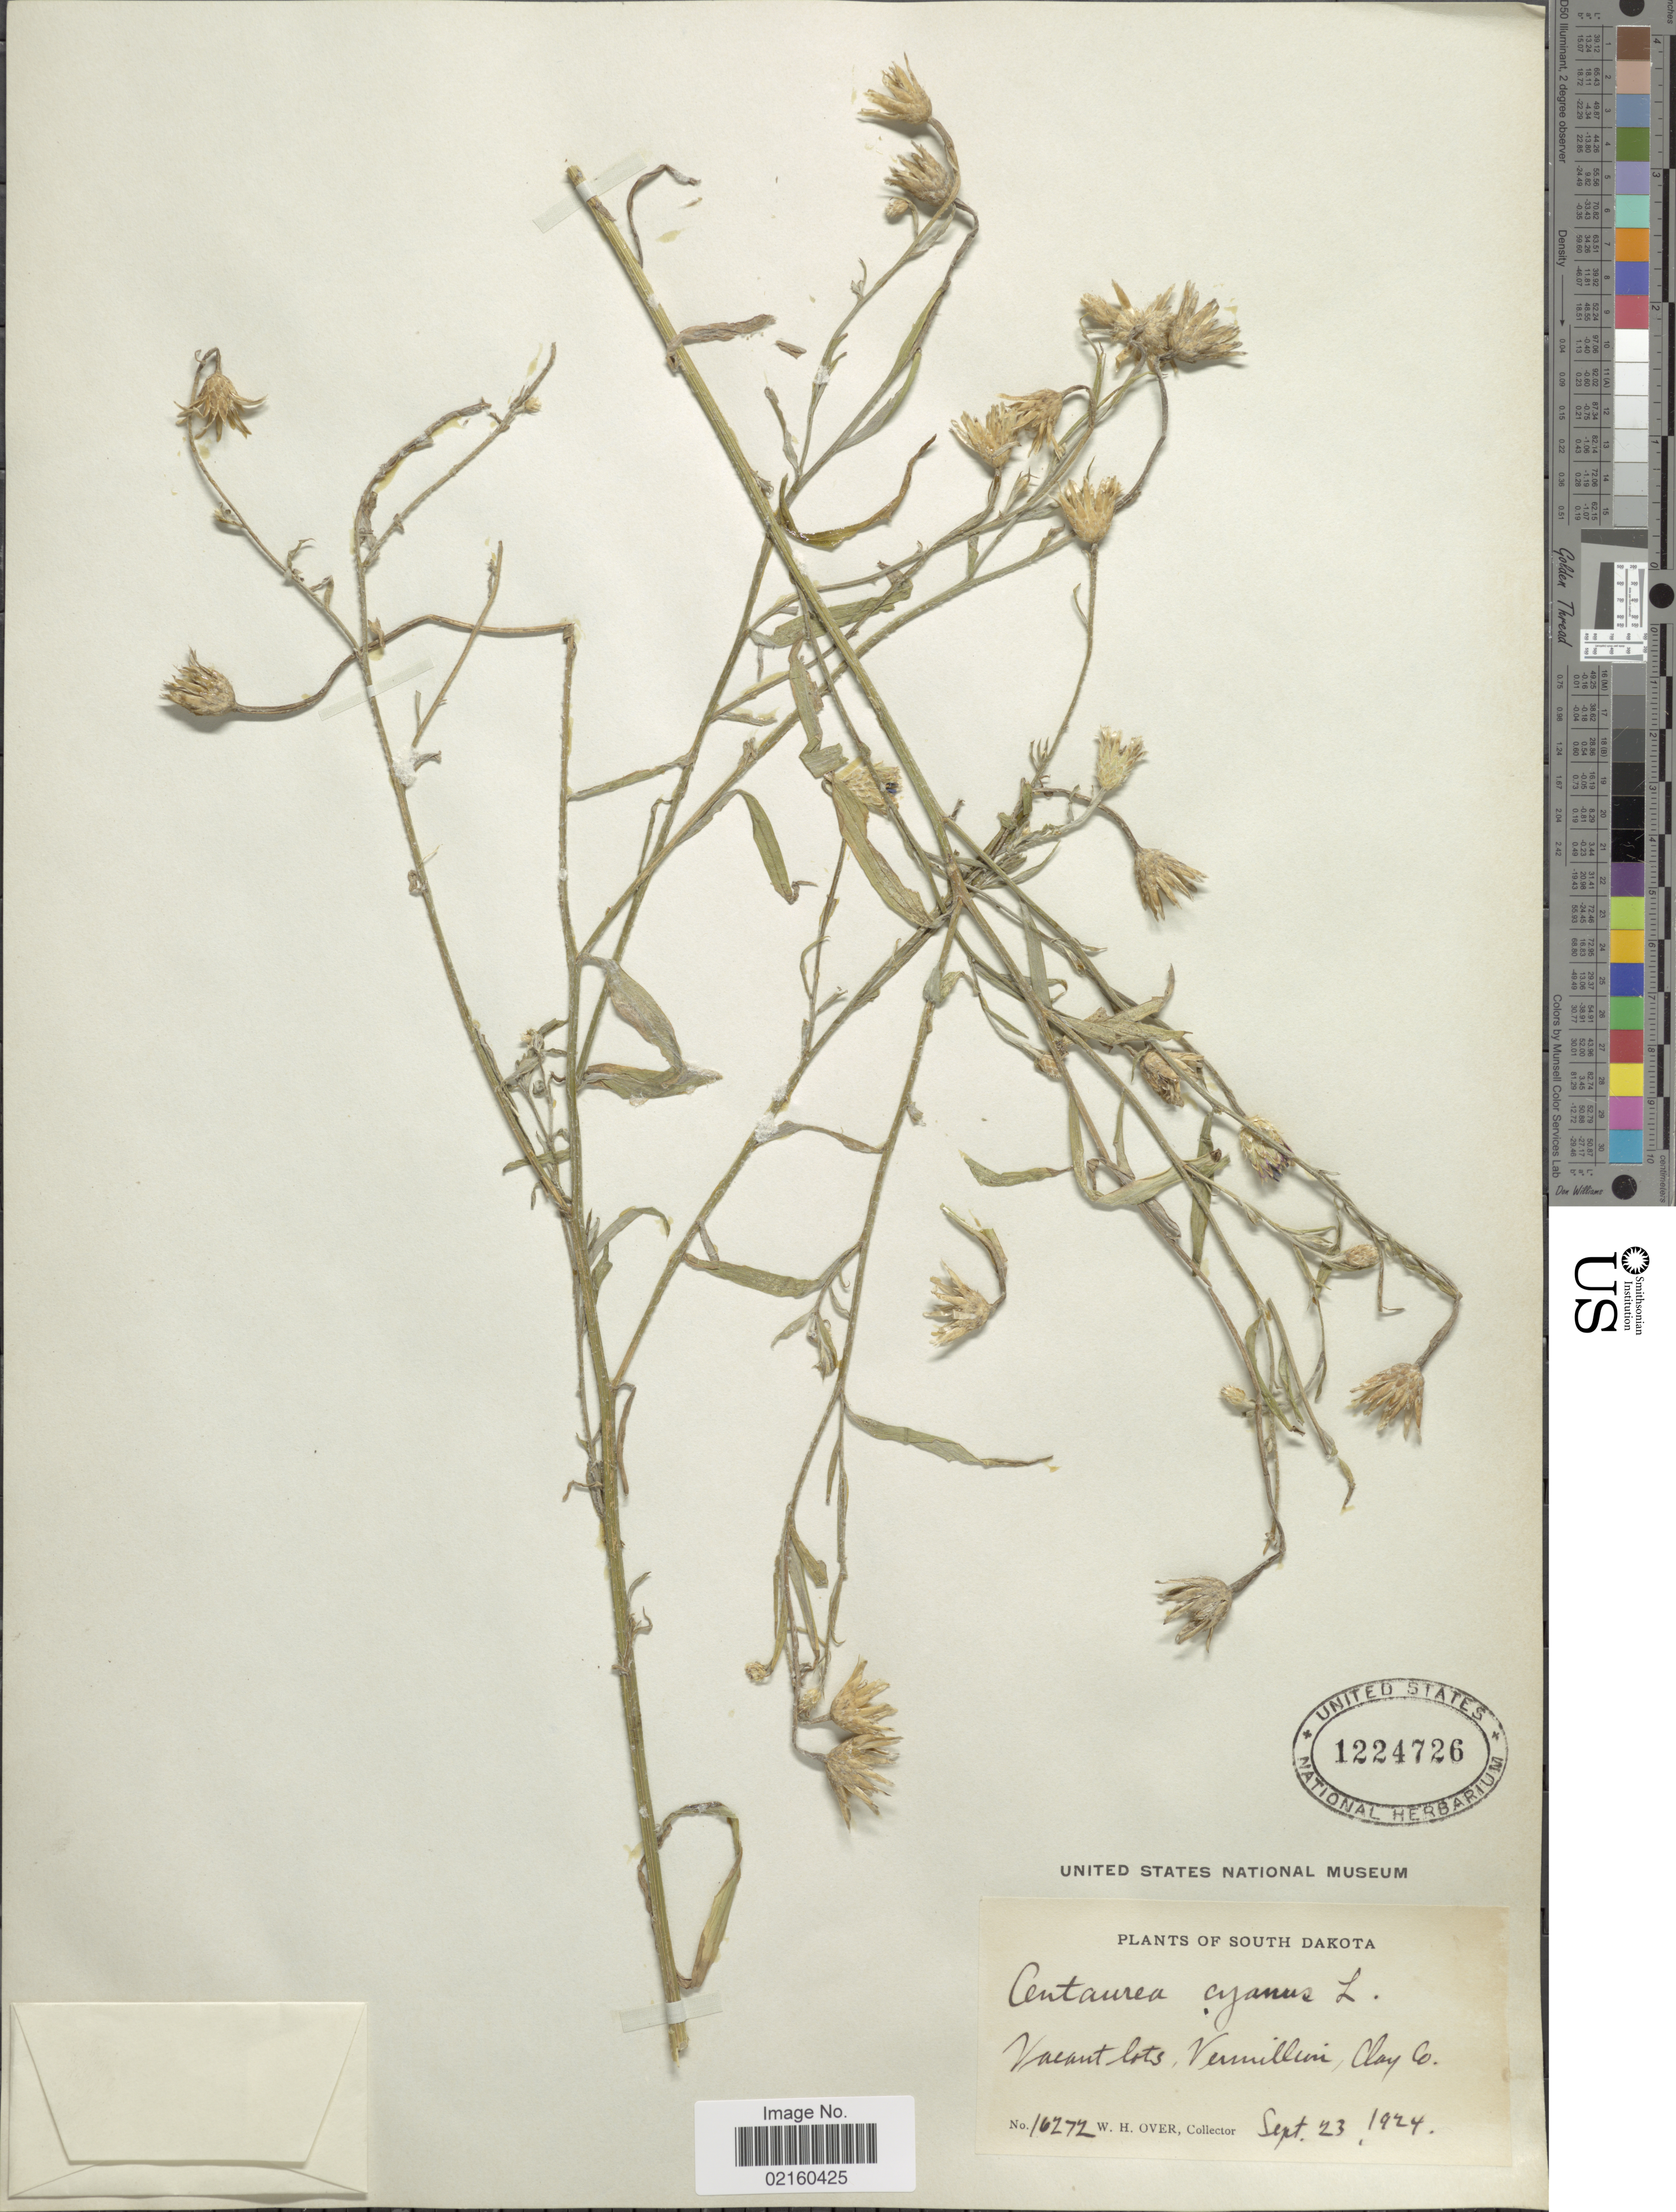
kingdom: Plantae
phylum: Tracheophyta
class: Magnoliopsida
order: Asterales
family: Asteraceae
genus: Centaurea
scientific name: Centaurea cyanus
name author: L.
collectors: W. Over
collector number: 16272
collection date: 1924-09-23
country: United States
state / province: South Dakota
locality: Vacant lots, Vermillion, Clay Co.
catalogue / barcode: US 1224726